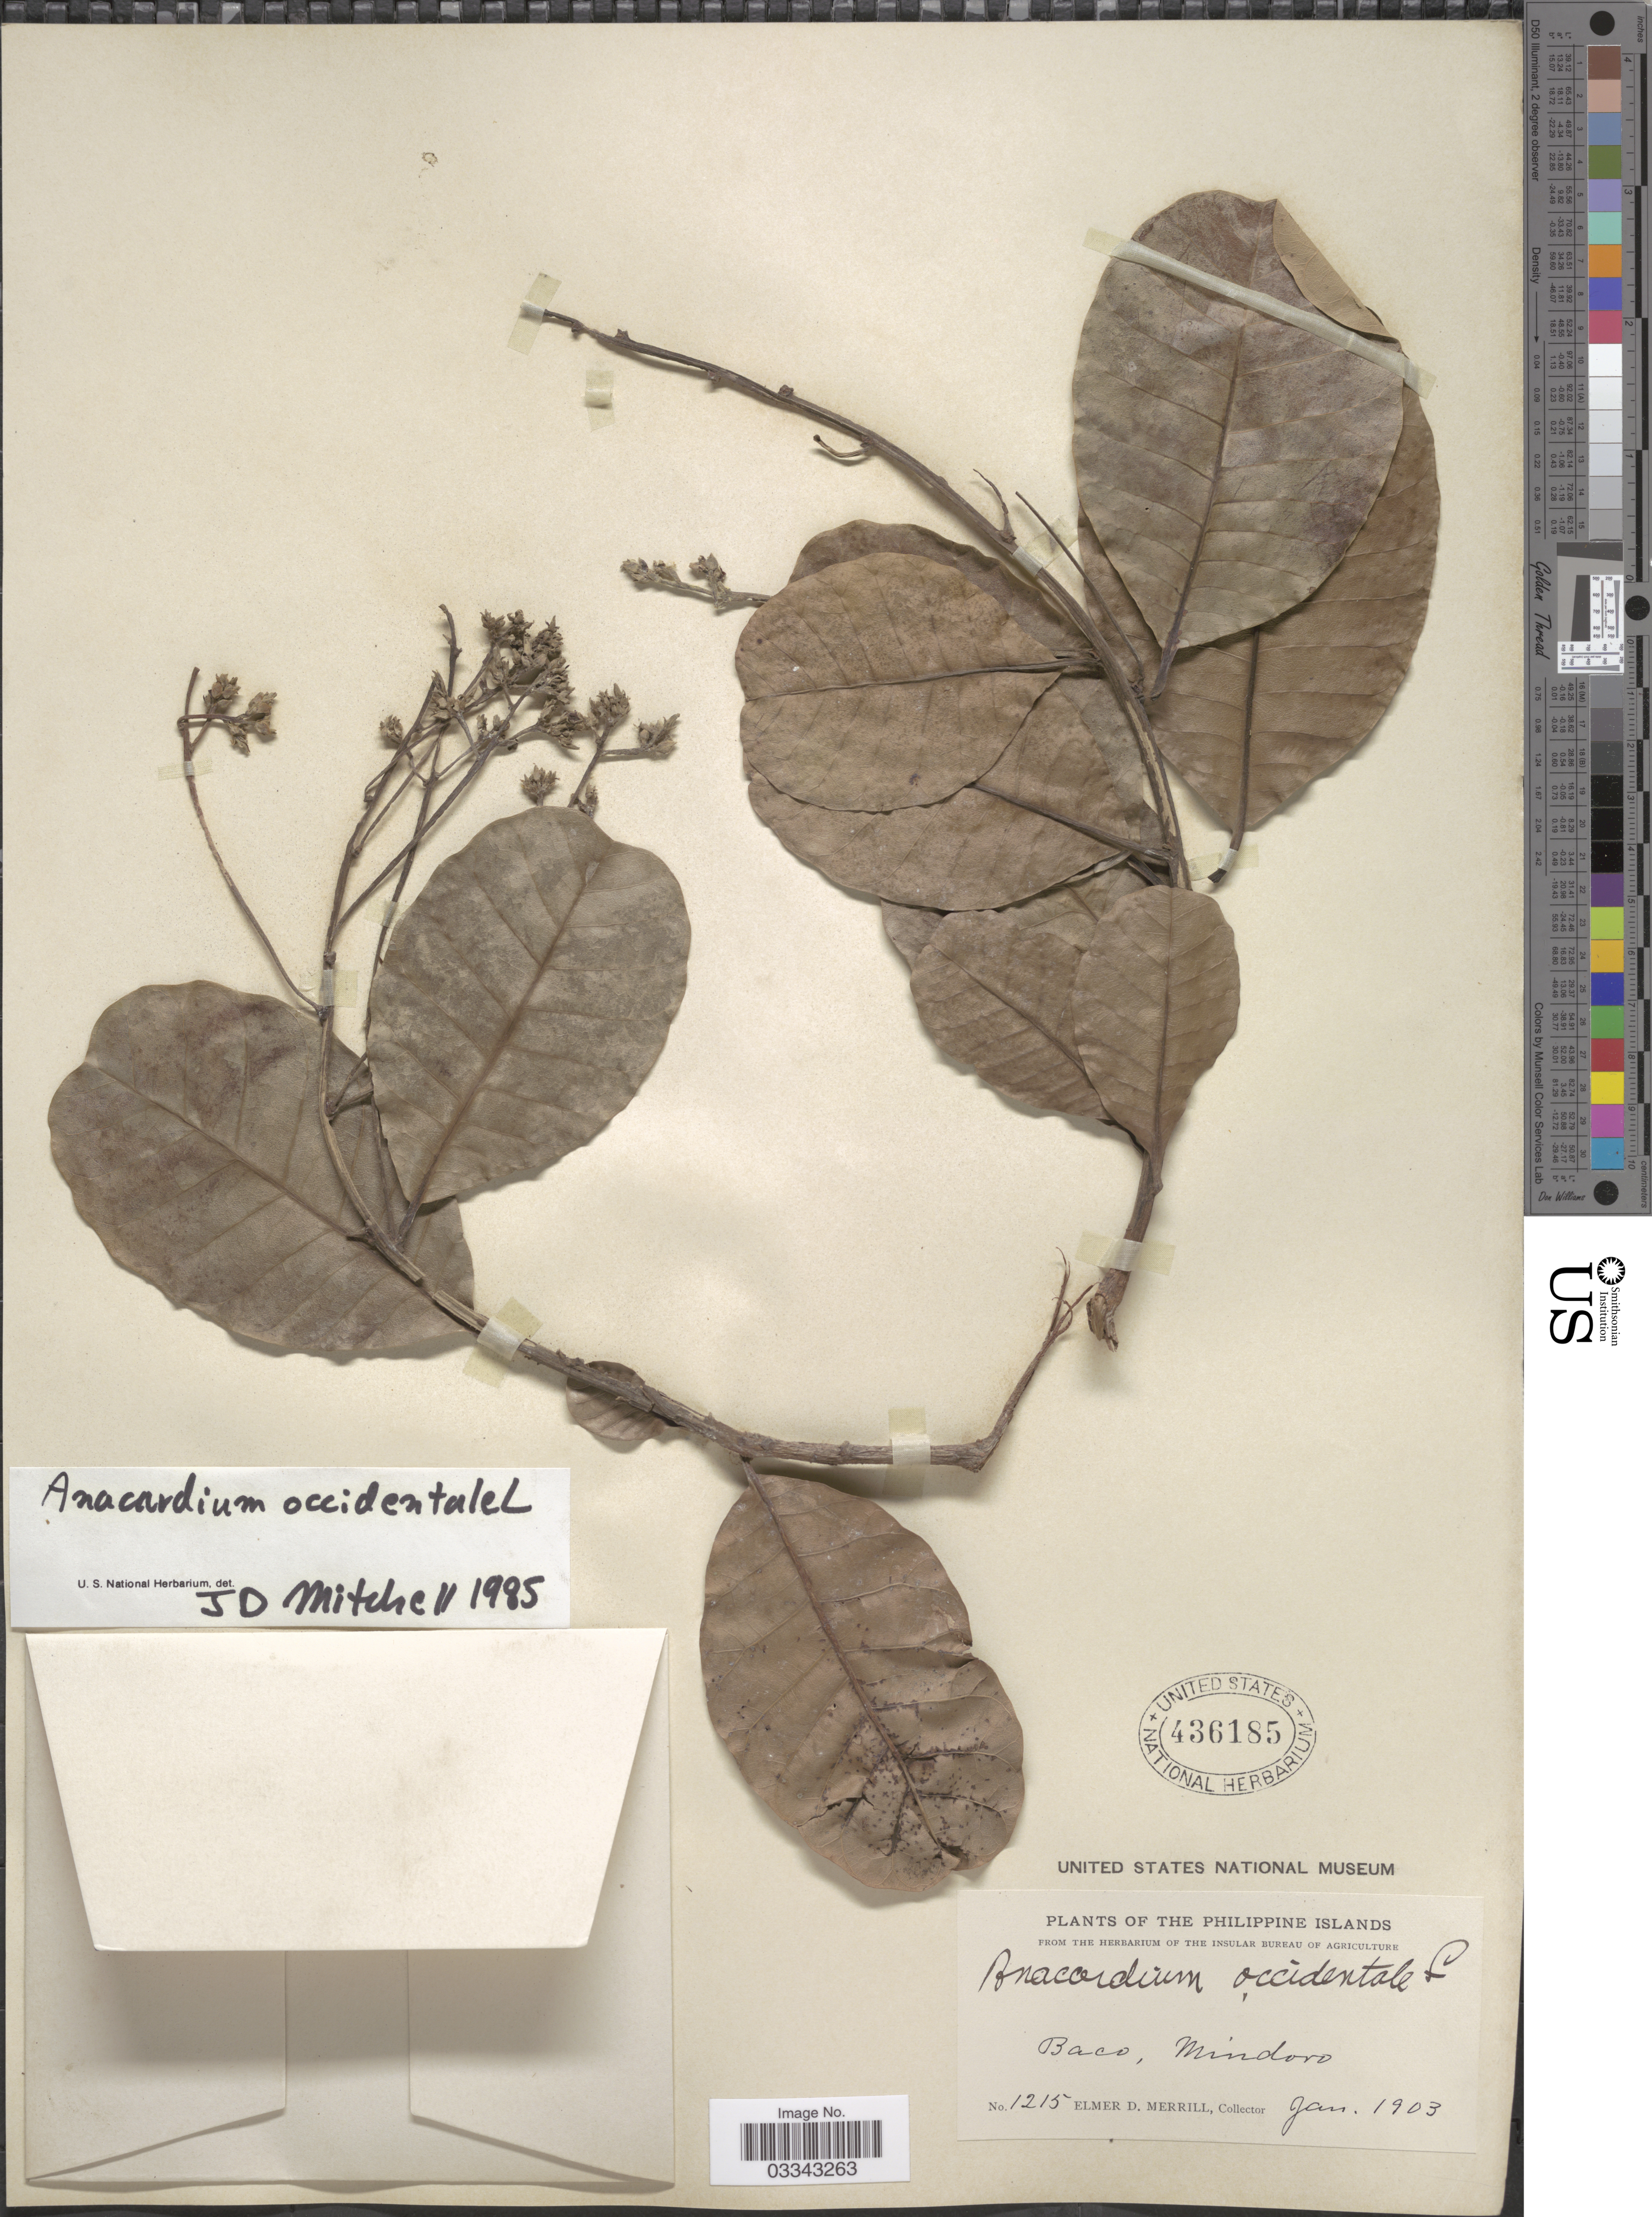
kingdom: Plantae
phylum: Tracheophyta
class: Magnoliopsida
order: Sapindales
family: Anacardiaceae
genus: Anacardium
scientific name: Anacardium occidentale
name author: L.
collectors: E. D. Merrill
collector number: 1215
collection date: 1903-01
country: Philippines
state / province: Mimaropa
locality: The Philippine Islands. Baco, Mindoro.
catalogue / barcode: US 436185